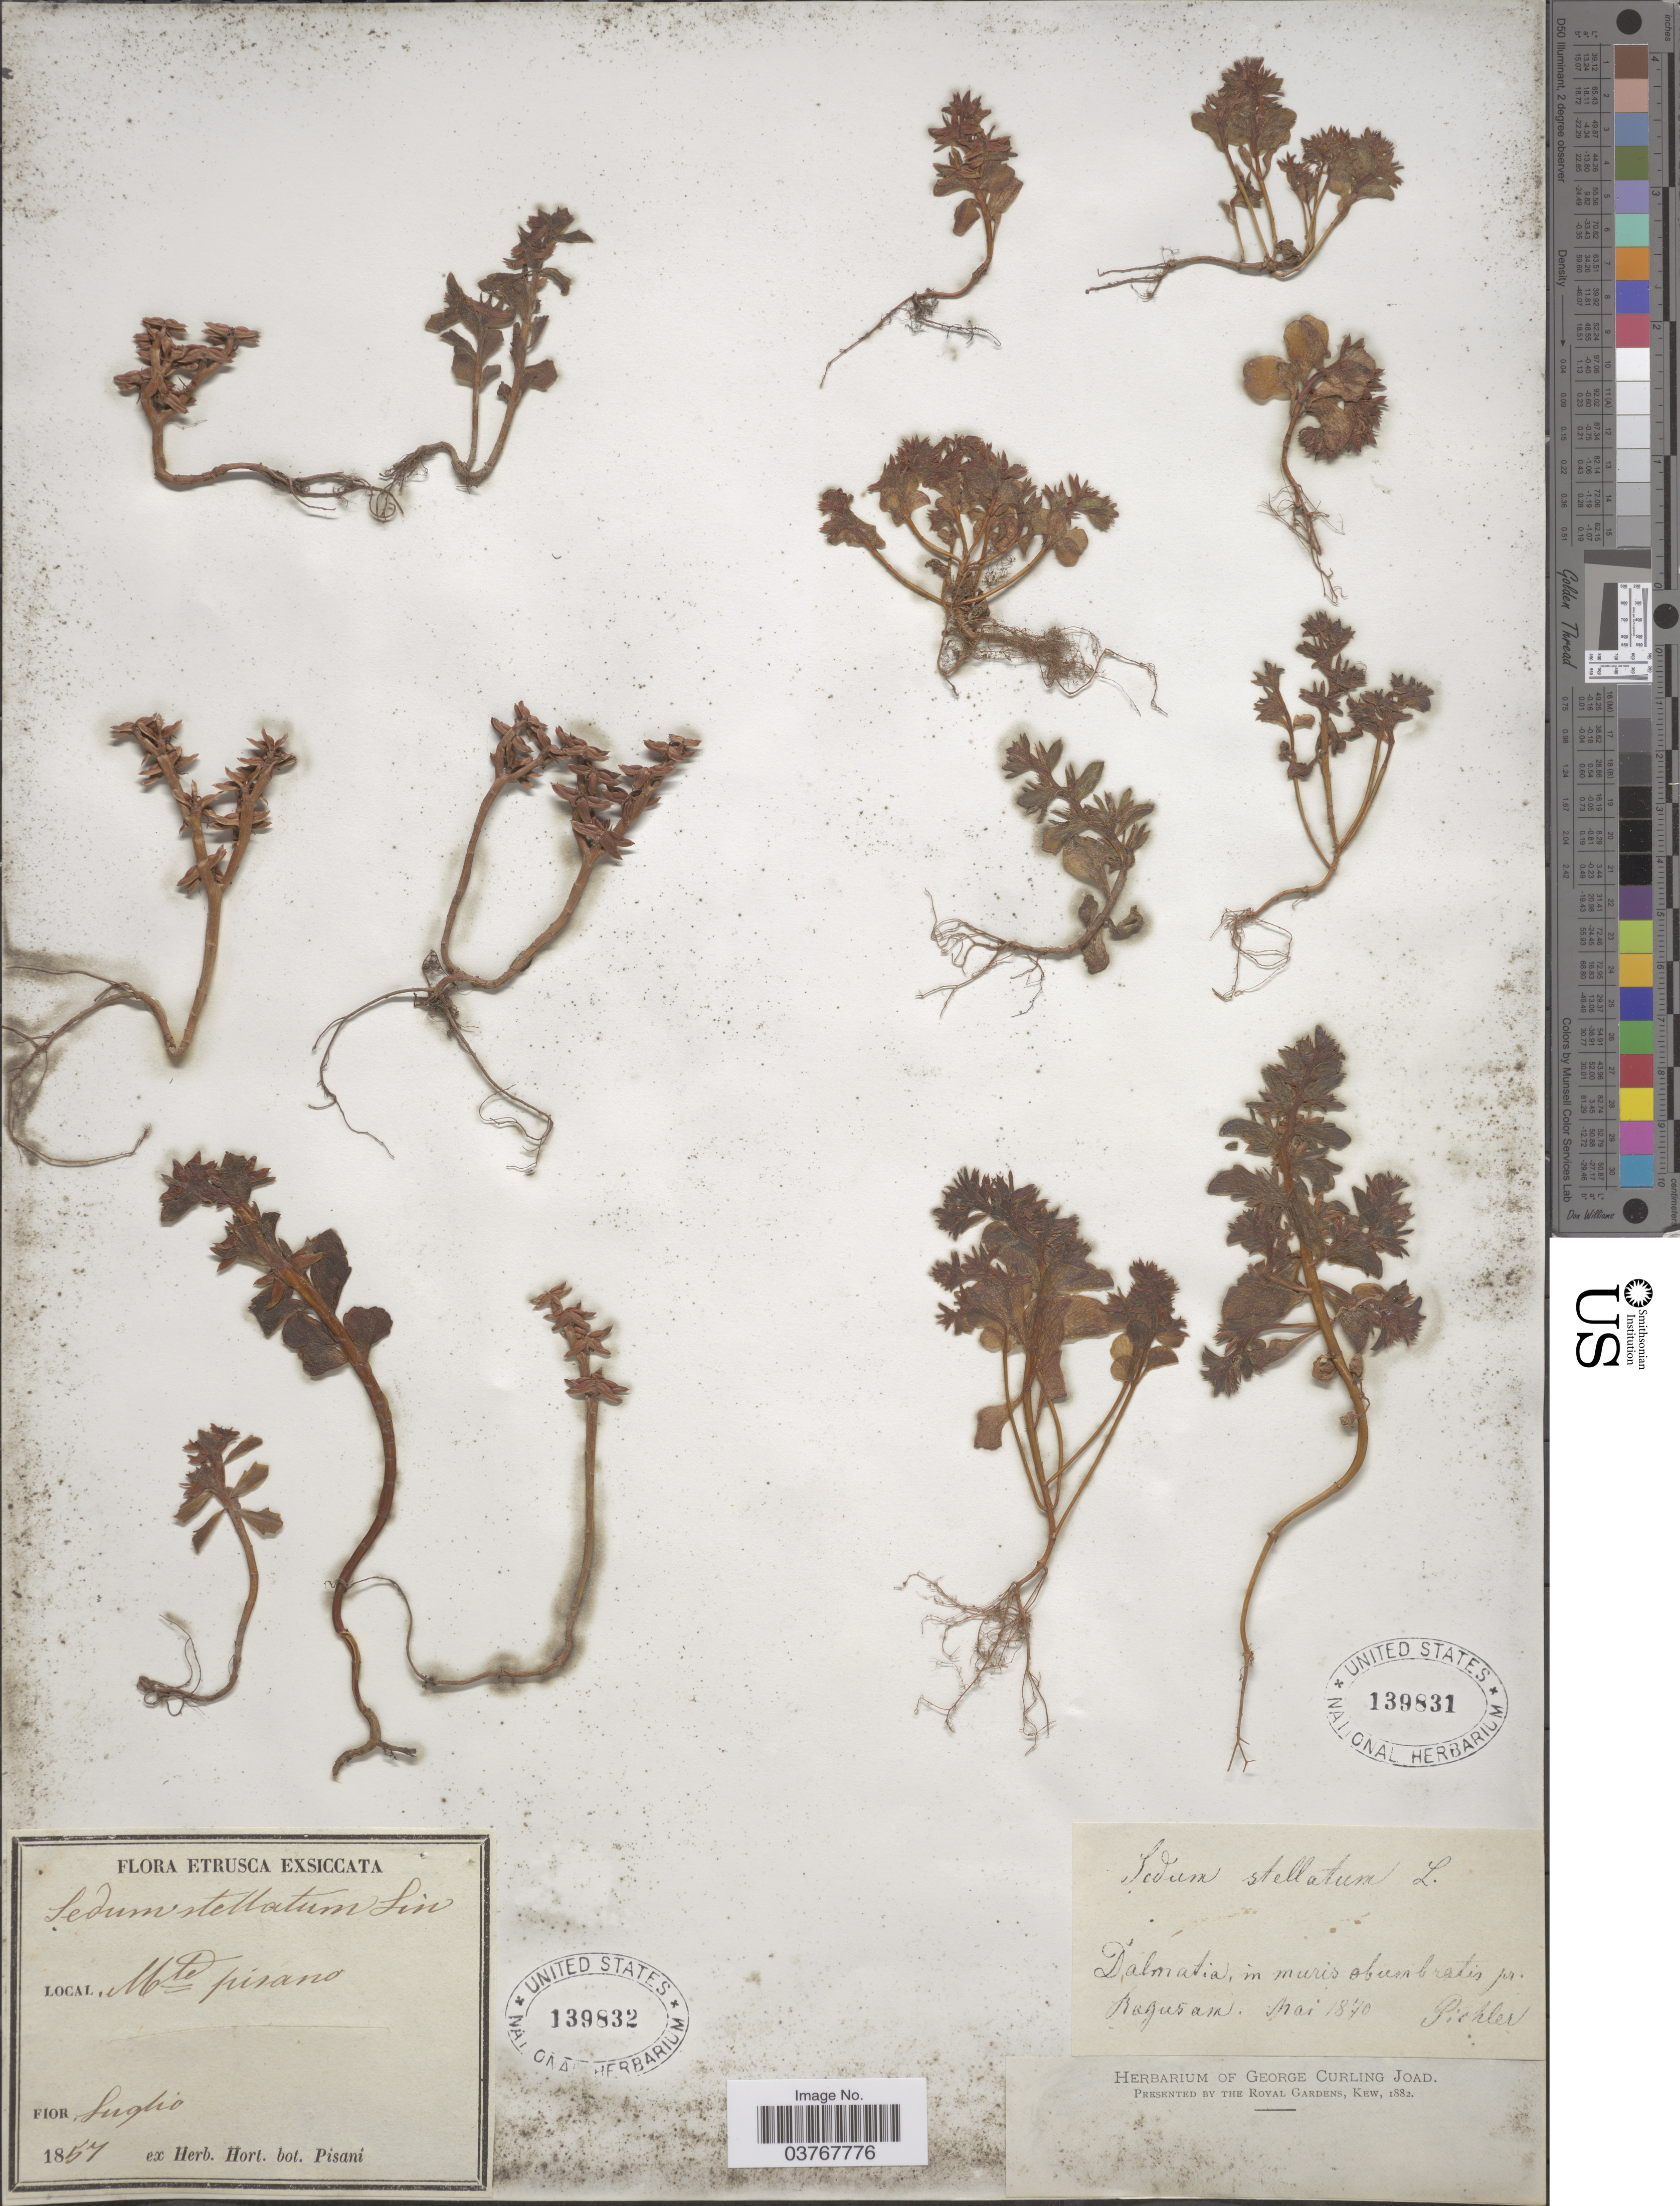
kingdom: Plantae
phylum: Tracheophyta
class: Magnoliopsida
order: Saxifragales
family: Crassulaceae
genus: Phedimus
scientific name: Phedimus stellatus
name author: (L.) Raf.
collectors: Pichler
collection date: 1840-05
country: Croatia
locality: Dalmatia, in muris obienbratis pr. Ragusam.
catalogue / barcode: US 139831-2